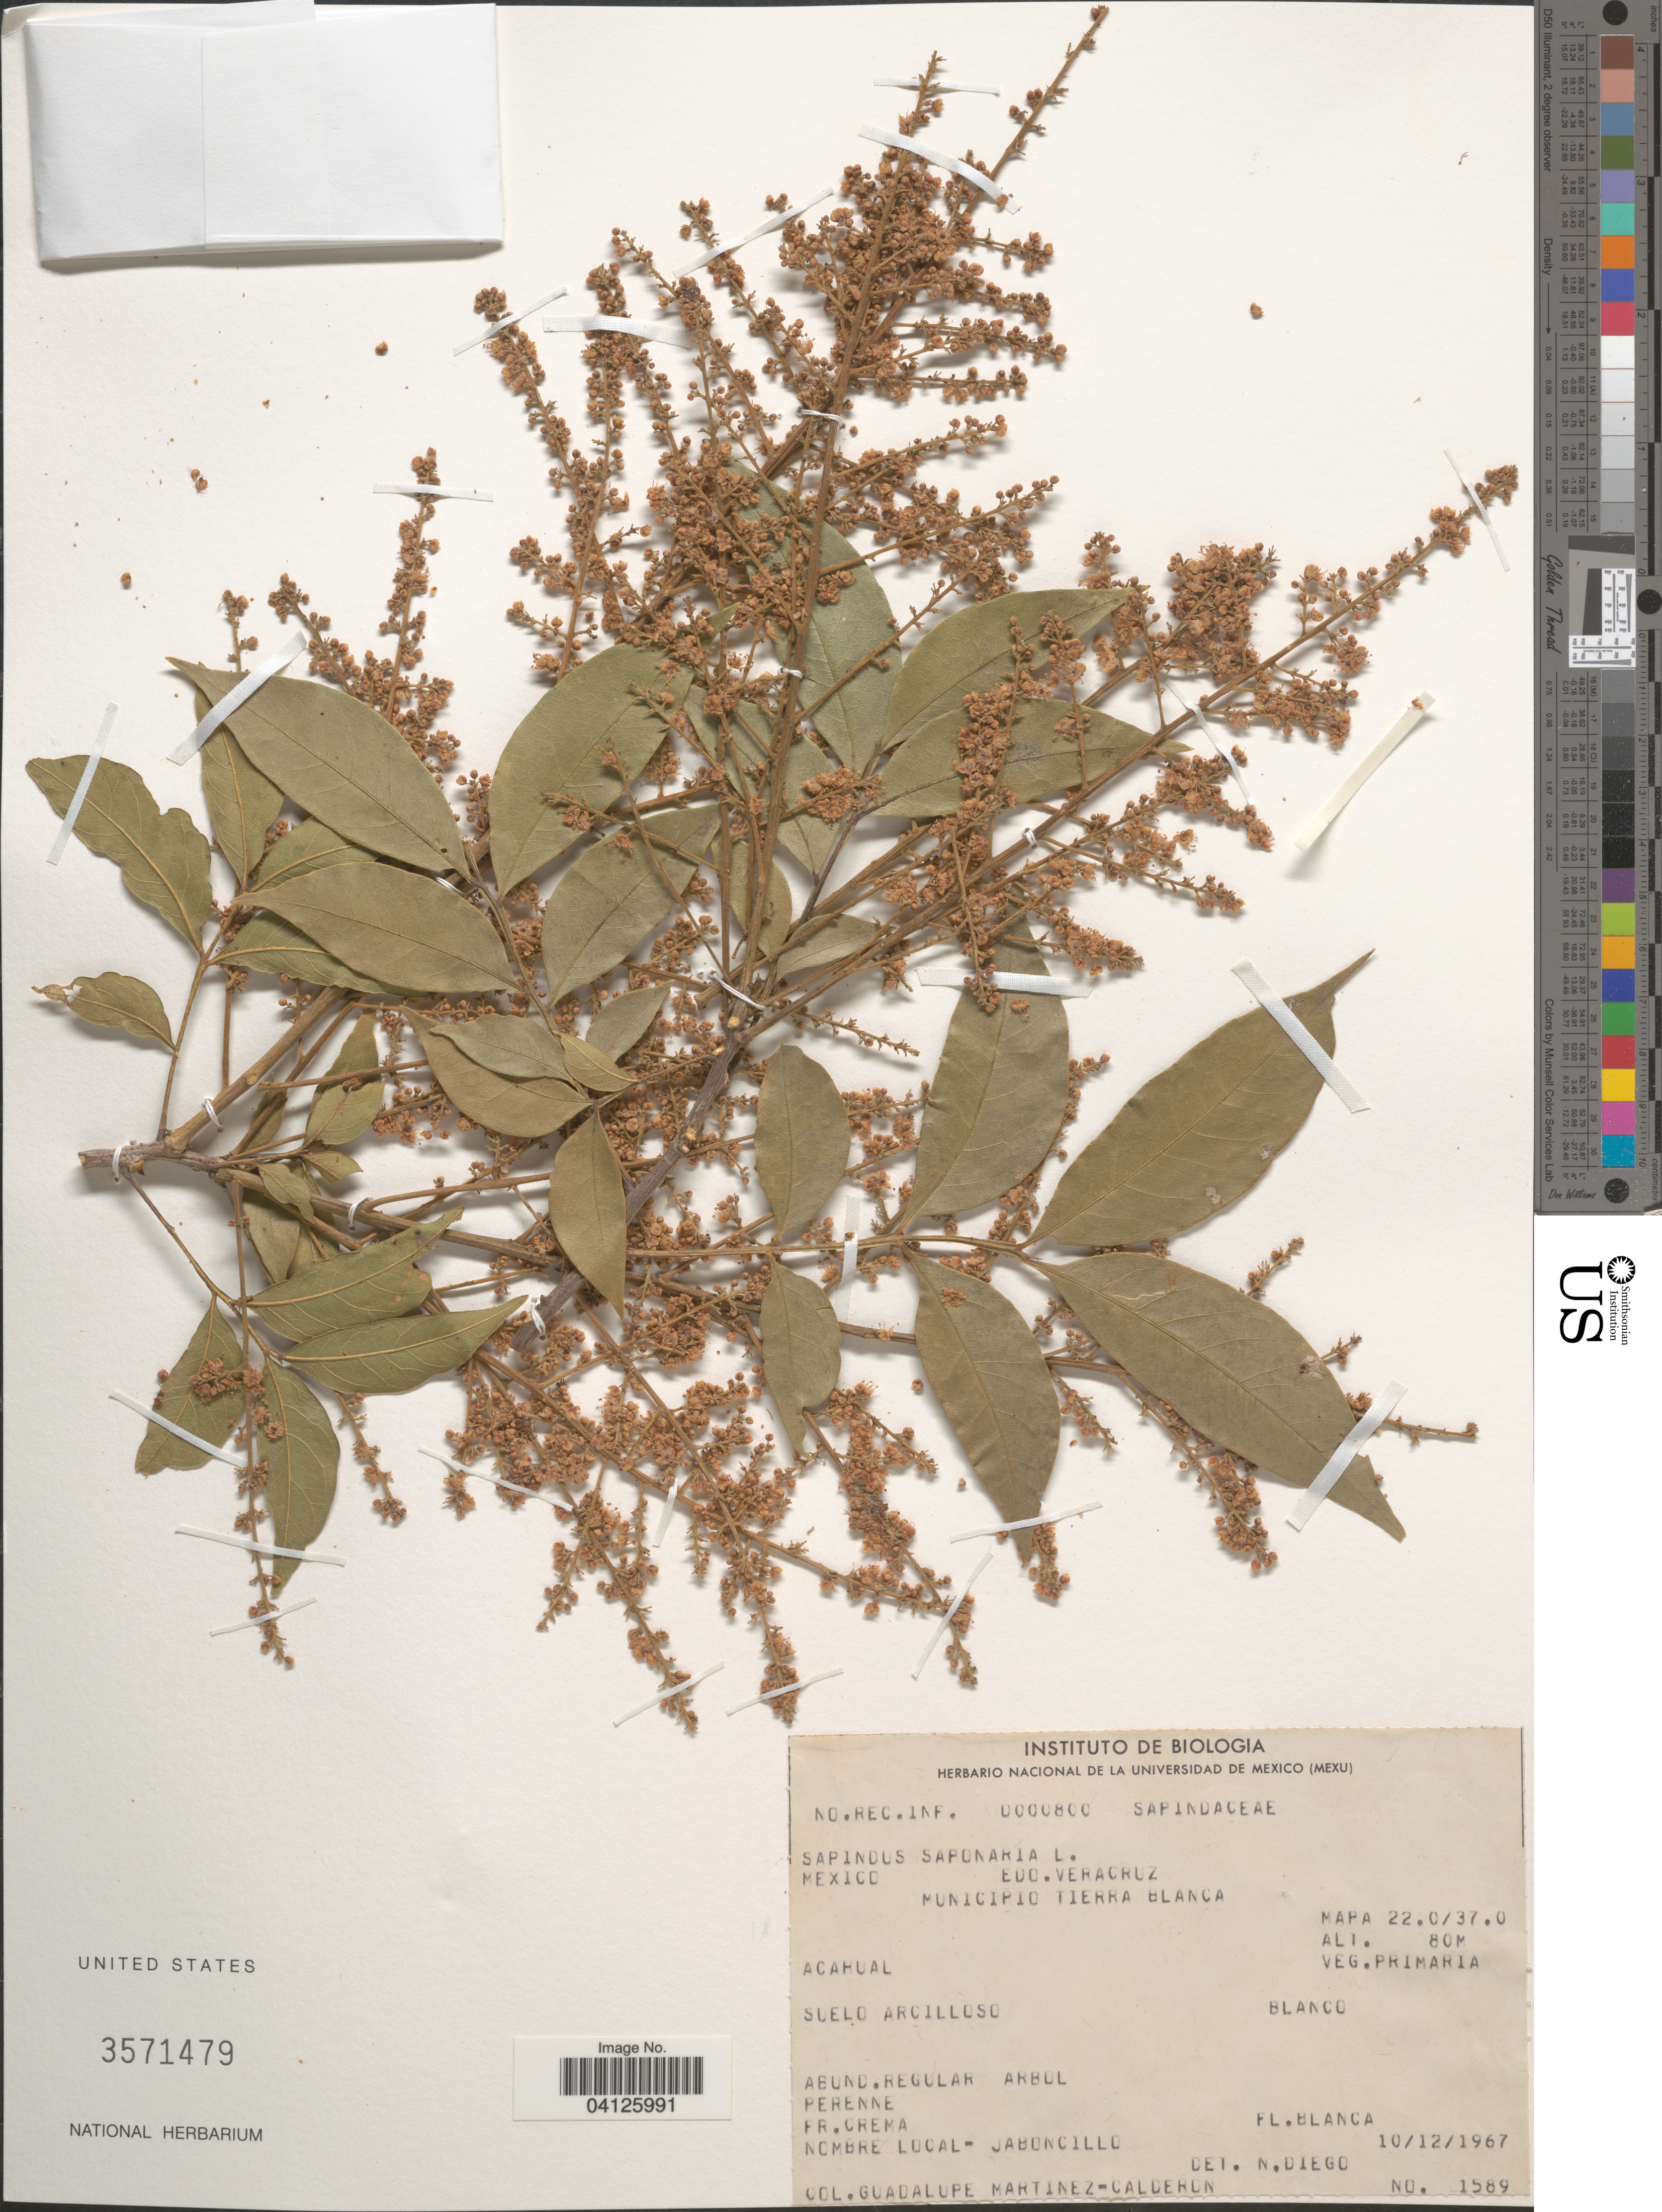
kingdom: Plantae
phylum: Tracheophyta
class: Magnoliopsida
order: Sapindales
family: Sapindaceae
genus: Sapindus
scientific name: Sapindus saponaria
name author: L.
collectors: G. Martínez Calderón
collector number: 1589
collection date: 1967-12-10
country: Mexico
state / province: Veracruz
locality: Edo. Veracruz. Municipio Tierra Blanca. Mapa 22.0/37.0.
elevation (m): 80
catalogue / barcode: US 3571479